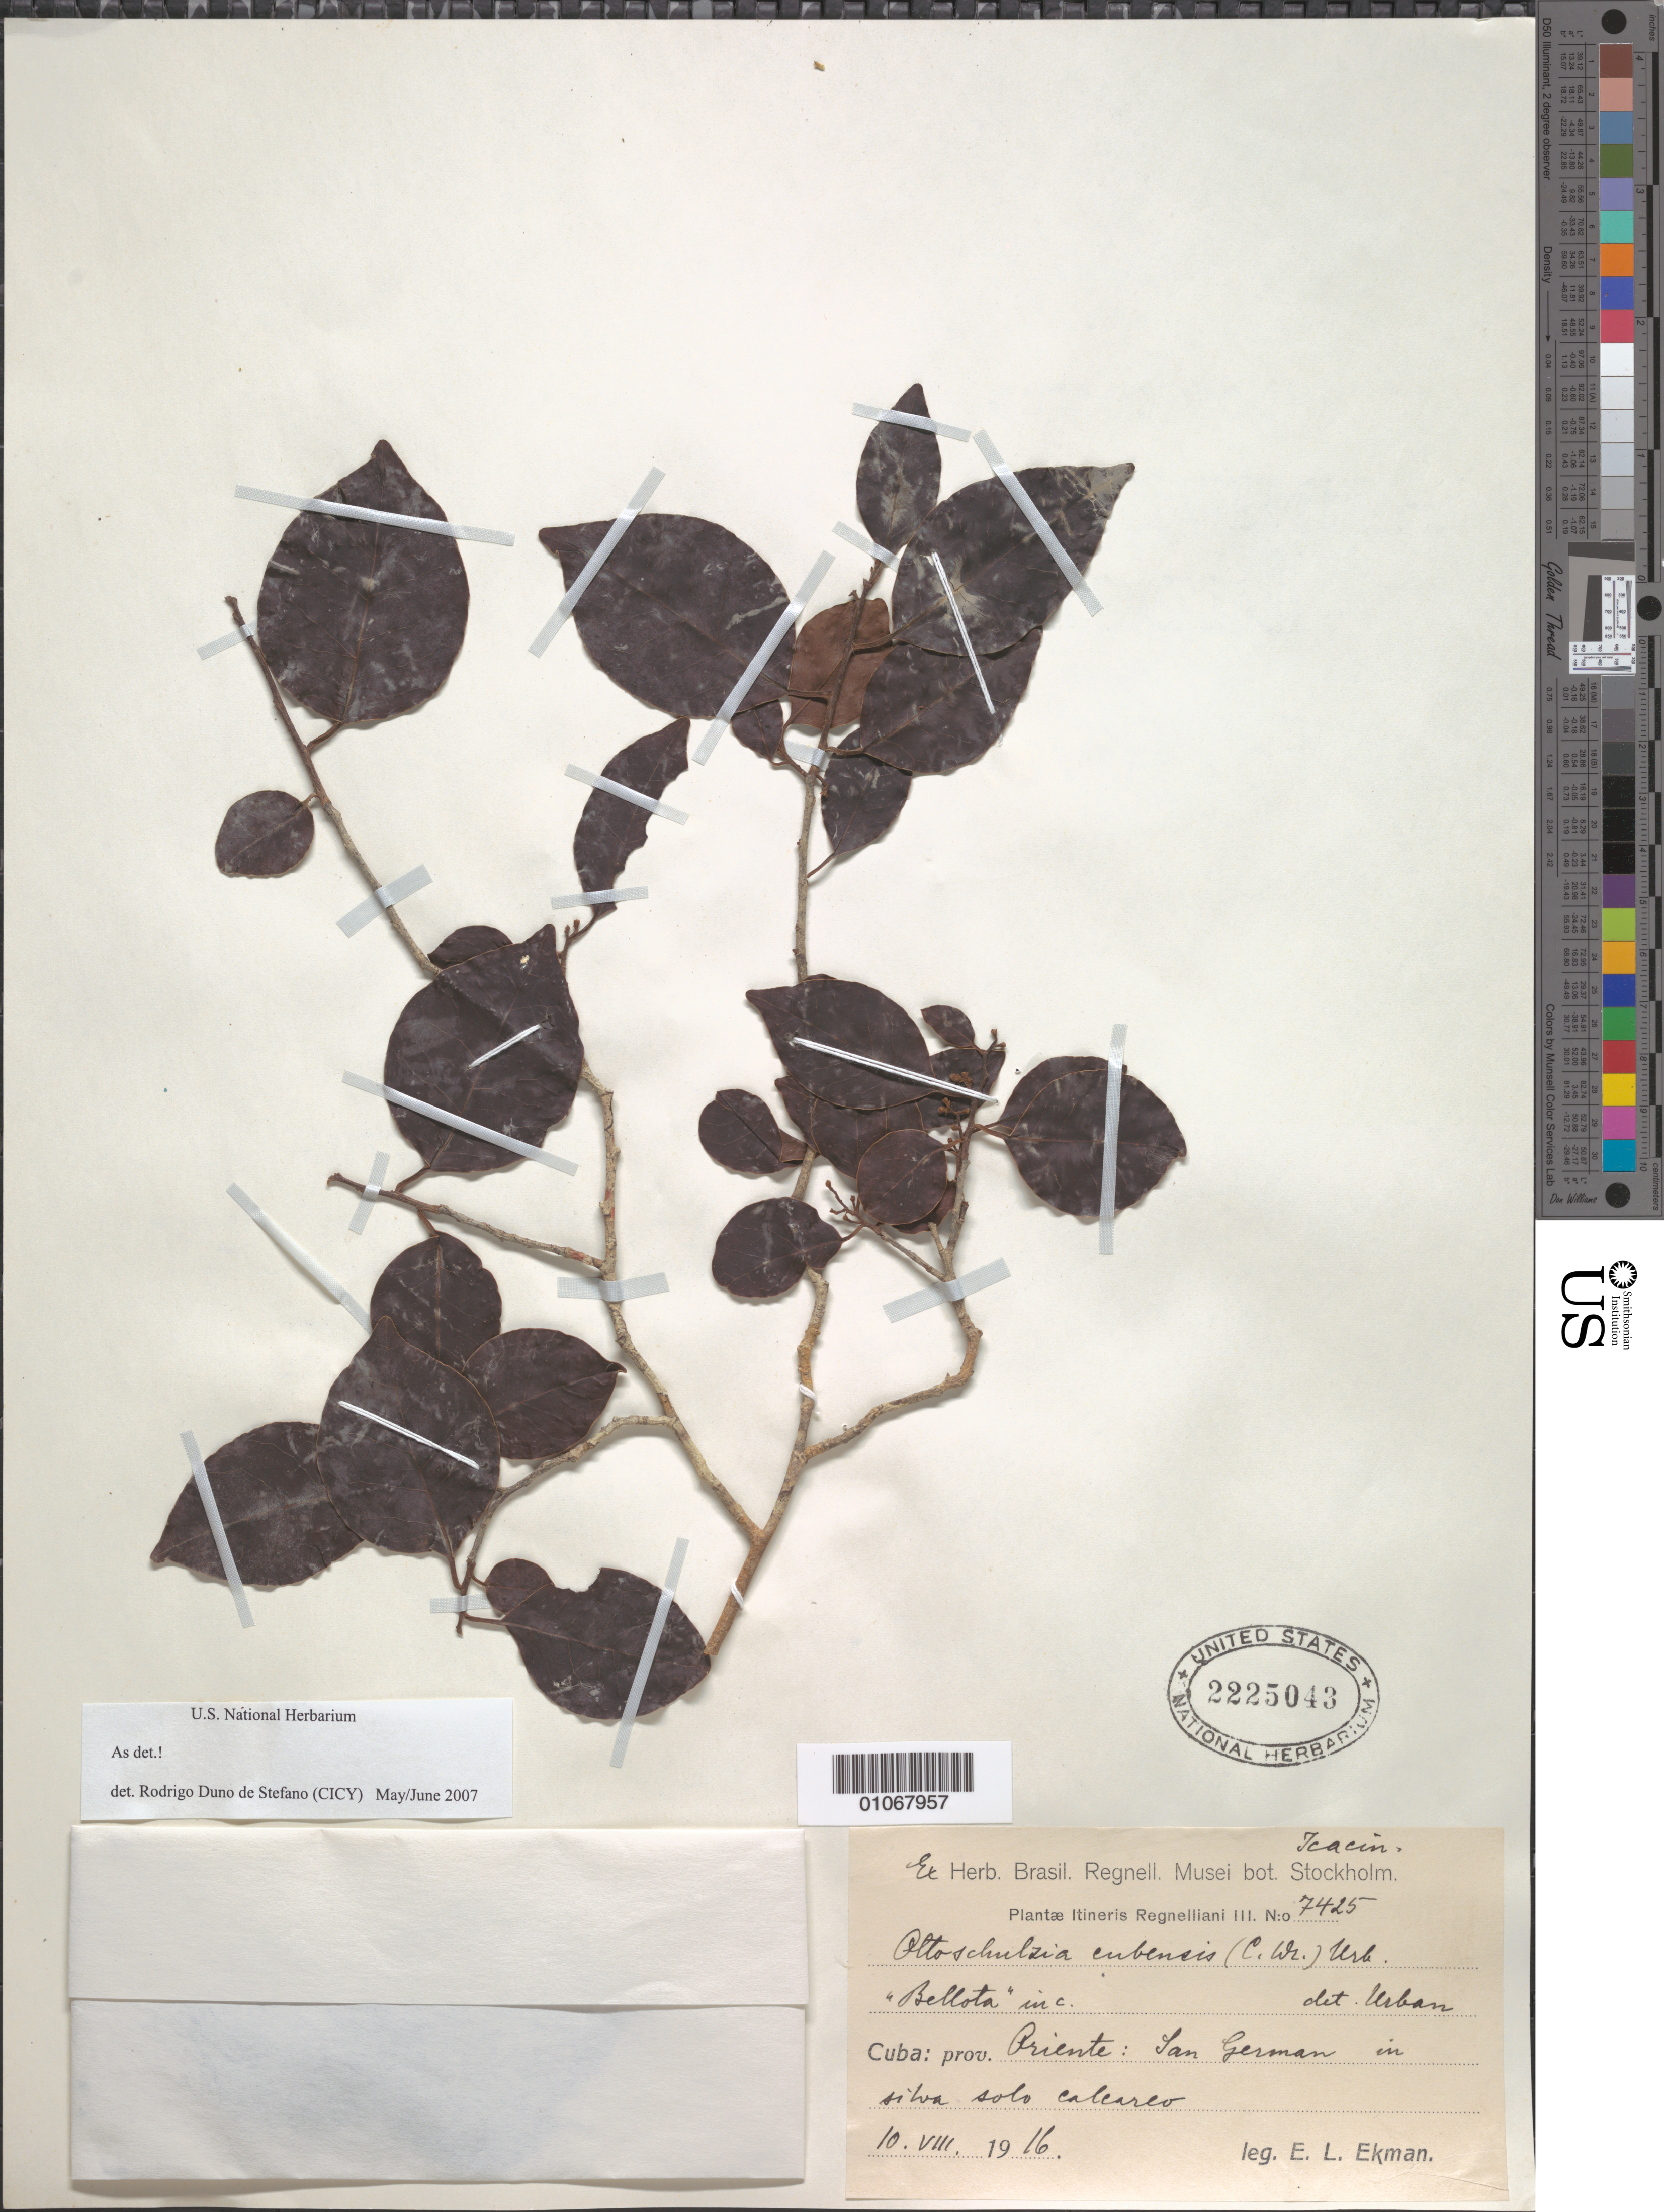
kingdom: Plantae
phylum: Tracheophyta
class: Magnoliopsida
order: Metteniusales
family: Metteniusaceae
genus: Ottoschulzia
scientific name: Ottoschulzia cubensis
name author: (C. Wright ex Griseb.) Urb.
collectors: E. L. Ekman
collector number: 7425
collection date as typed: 10 Aug 1916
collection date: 1916-08-10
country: Cuba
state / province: Oriente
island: Cuba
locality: San German in silva solo calcareo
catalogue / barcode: US 2225043